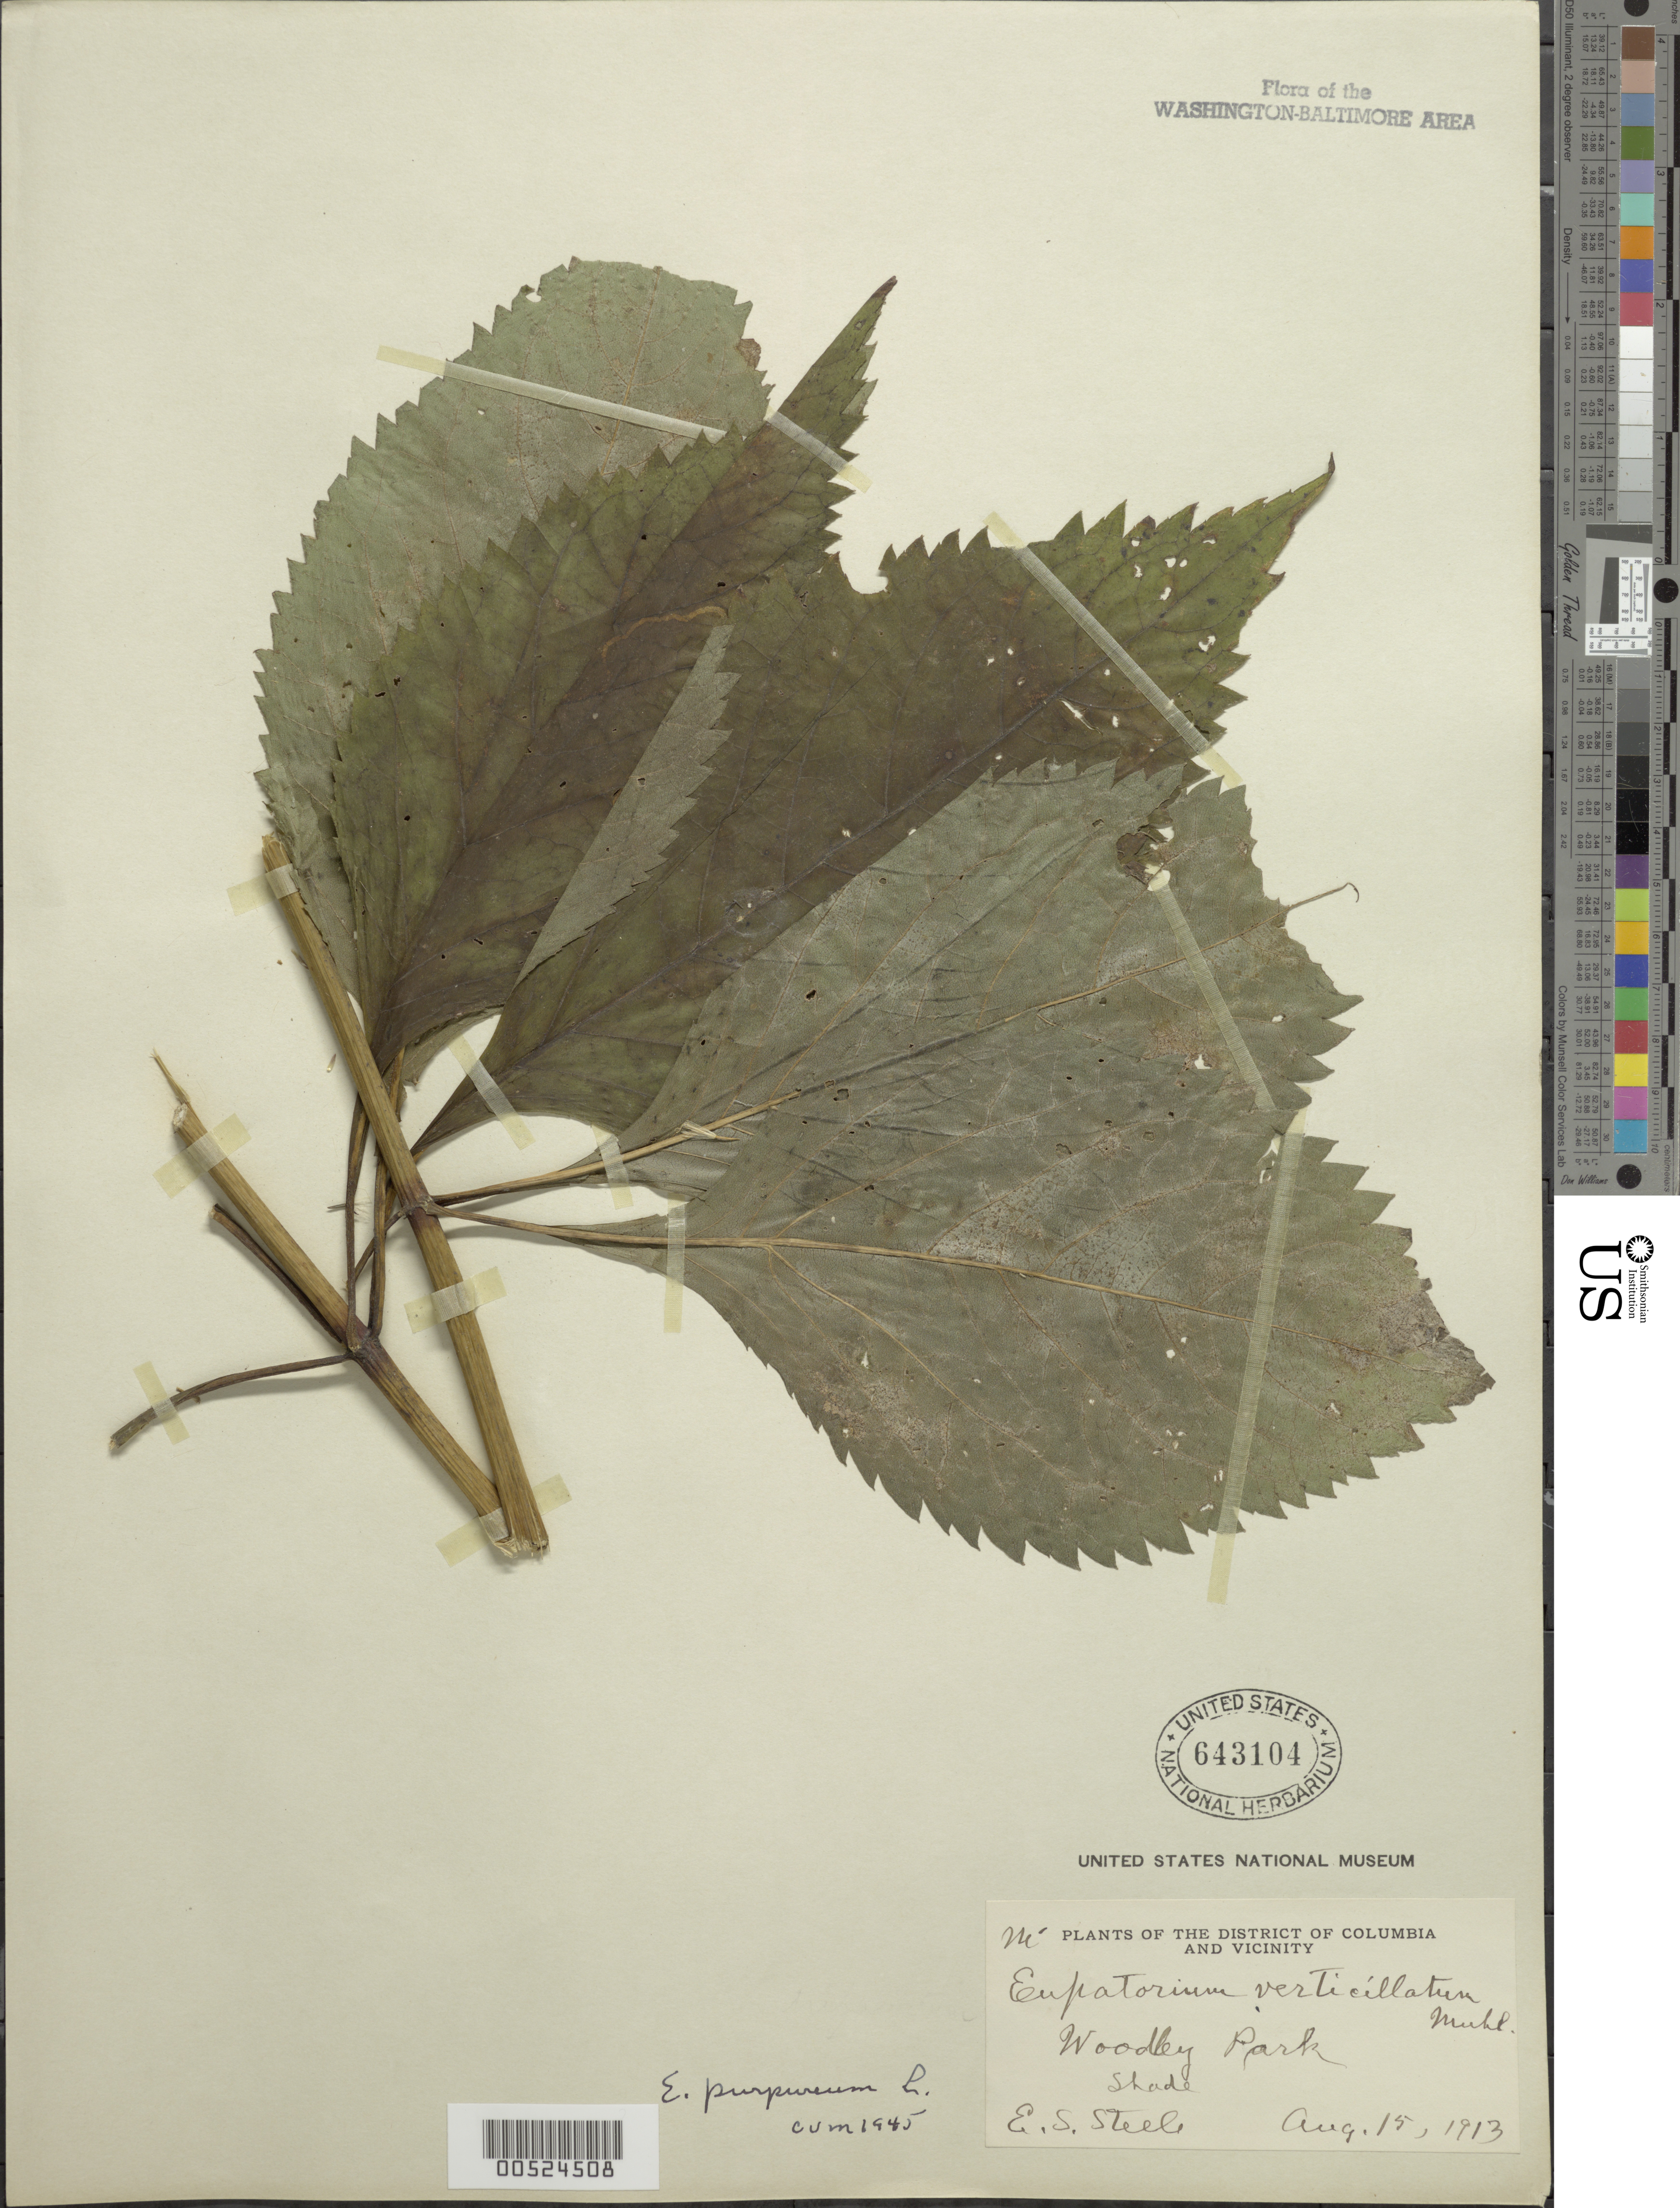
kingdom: Plantae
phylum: Tracheophyta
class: Magnoliopsida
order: Asterales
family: Asteraceae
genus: Eupatorium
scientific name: Eupatorium dubium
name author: Willd. ex Poir.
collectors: E. Steele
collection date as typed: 15 Aug 1913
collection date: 1913-08-15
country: United States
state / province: District of Columbia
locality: Woodley Park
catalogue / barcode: US 643104